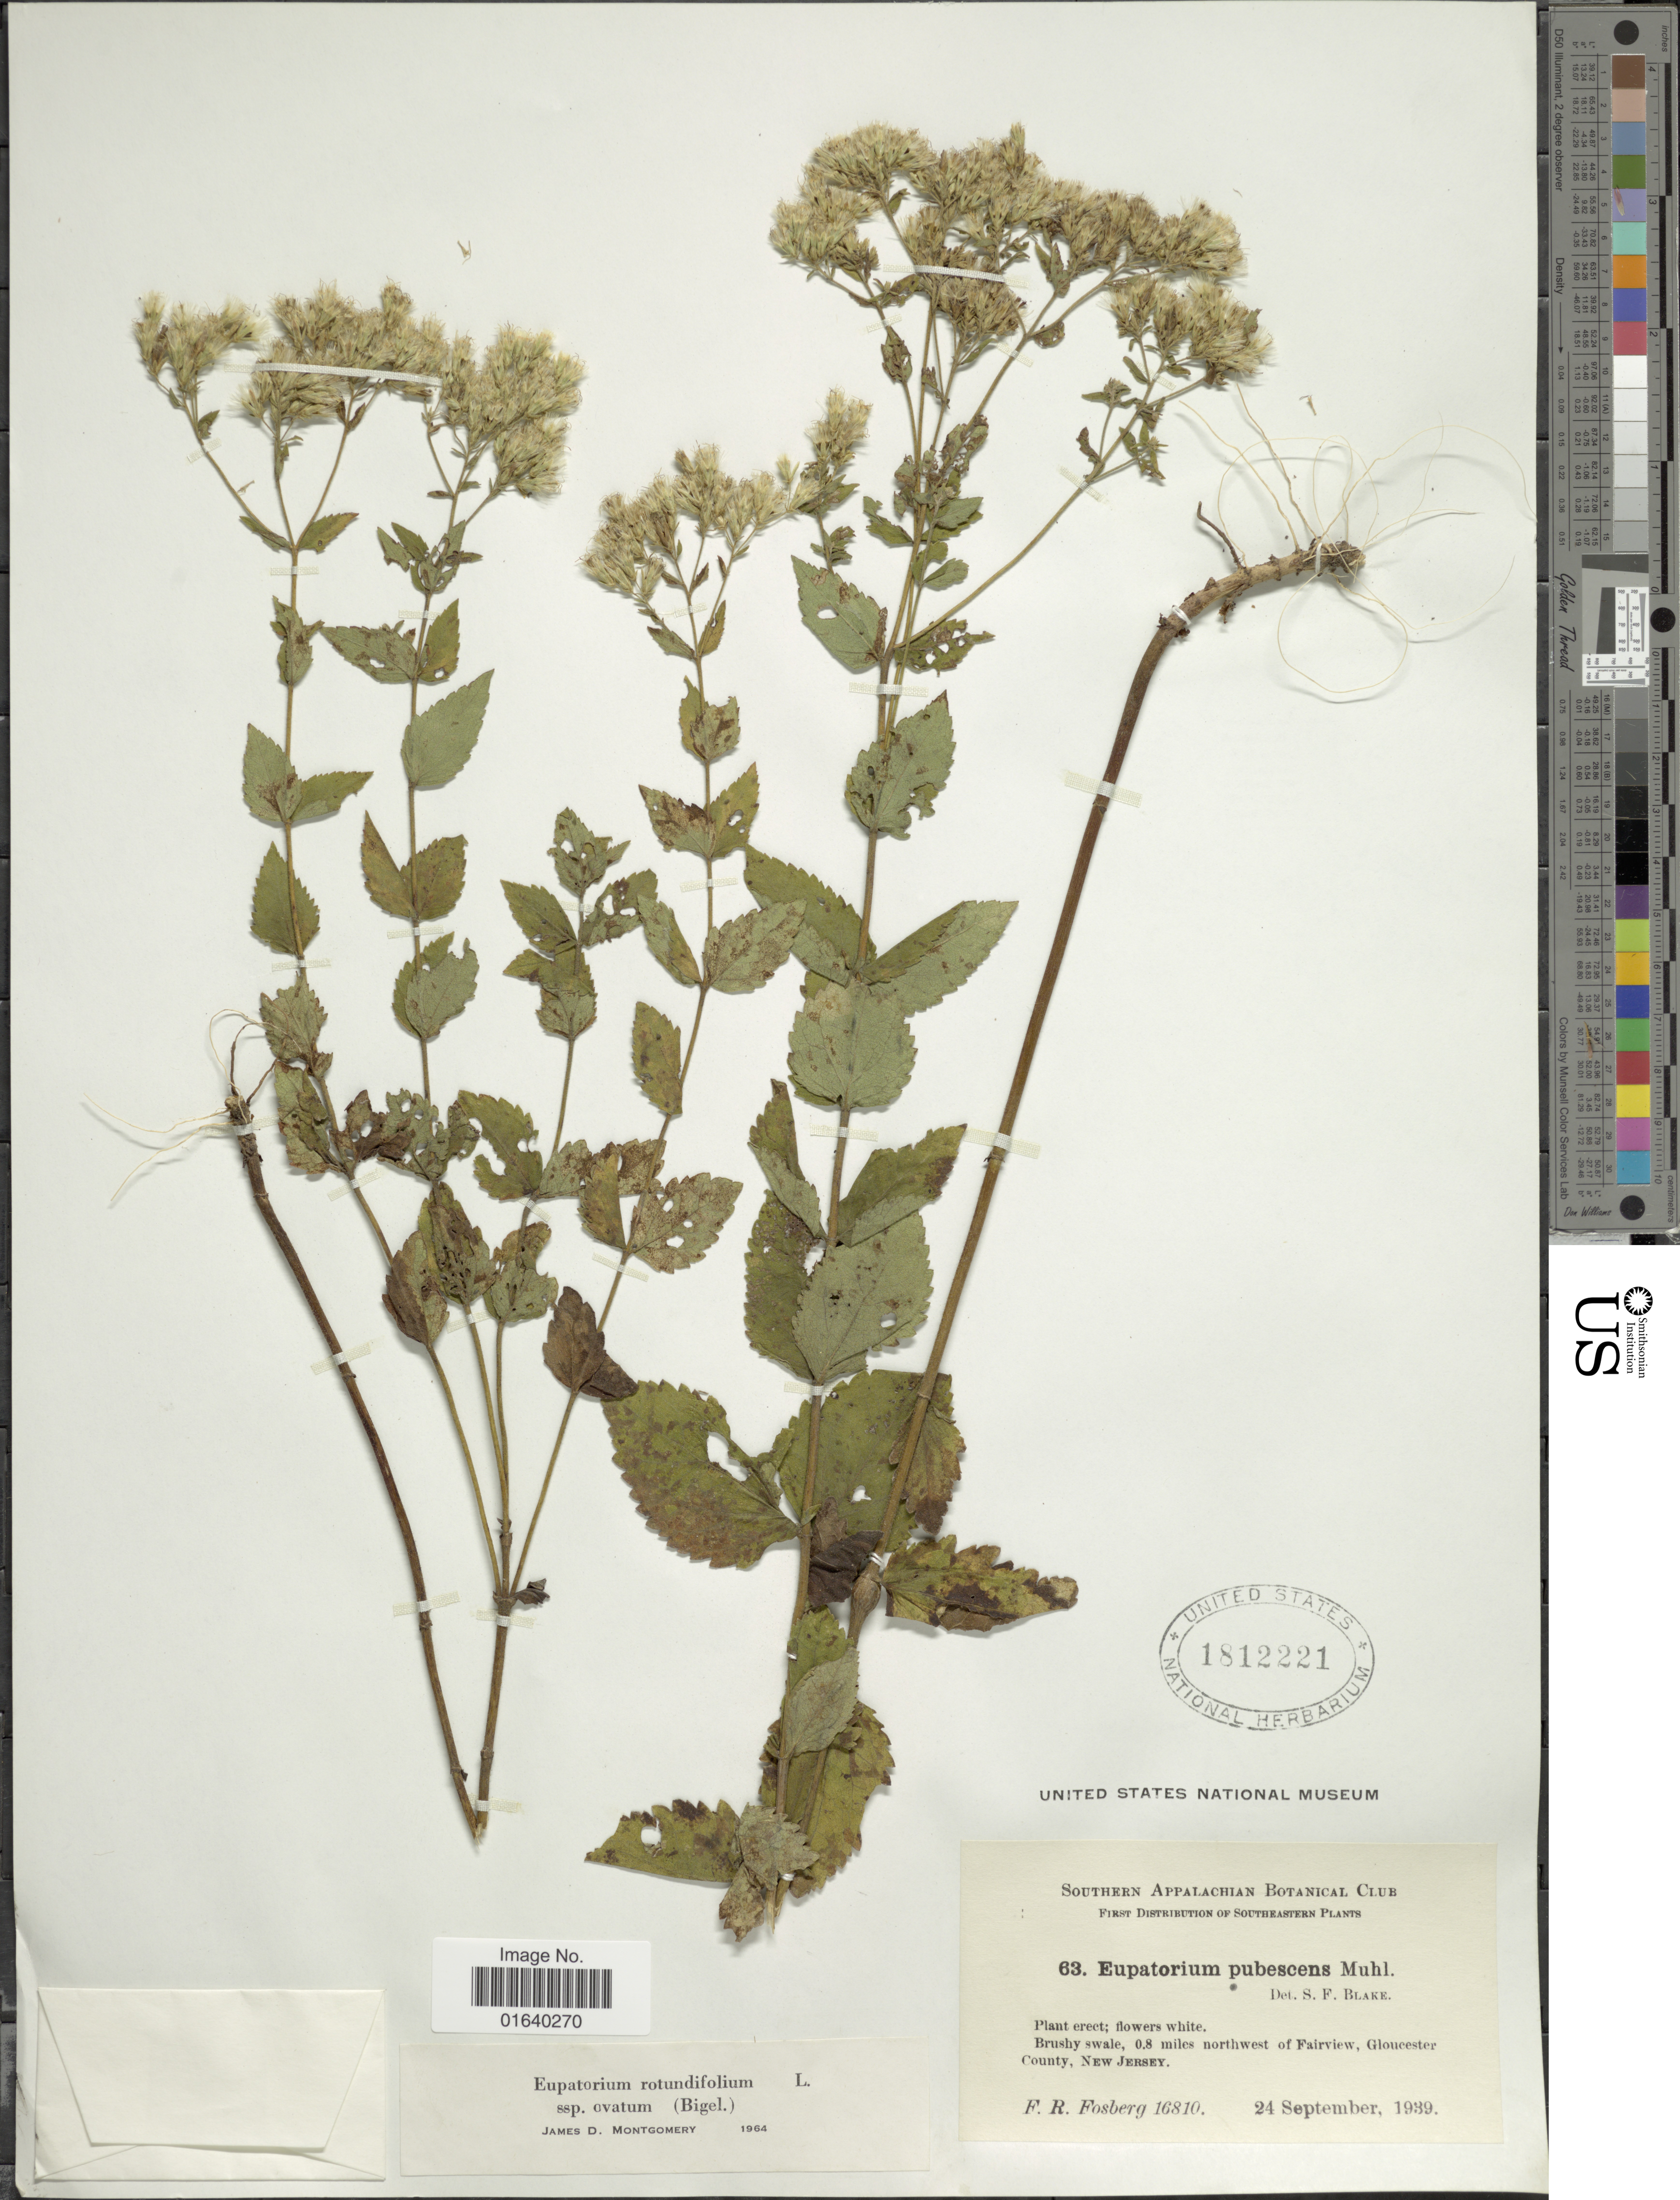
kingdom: Plantae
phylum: Tracheophyta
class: Magnoliopsida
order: Asterales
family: Asteraceae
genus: Eupatorium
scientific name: Eupatorium rotundifolium var. ovatum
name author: (Bigelow) J.D. Montgom. & Fairbrothers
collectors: F. R. Fosberg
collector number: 16810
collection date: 1939-09-24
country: United States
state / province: New Jersey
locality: Brushy swale, 0.8 miles northwest of Fairview, Gloucester County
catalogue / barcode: US 1812221